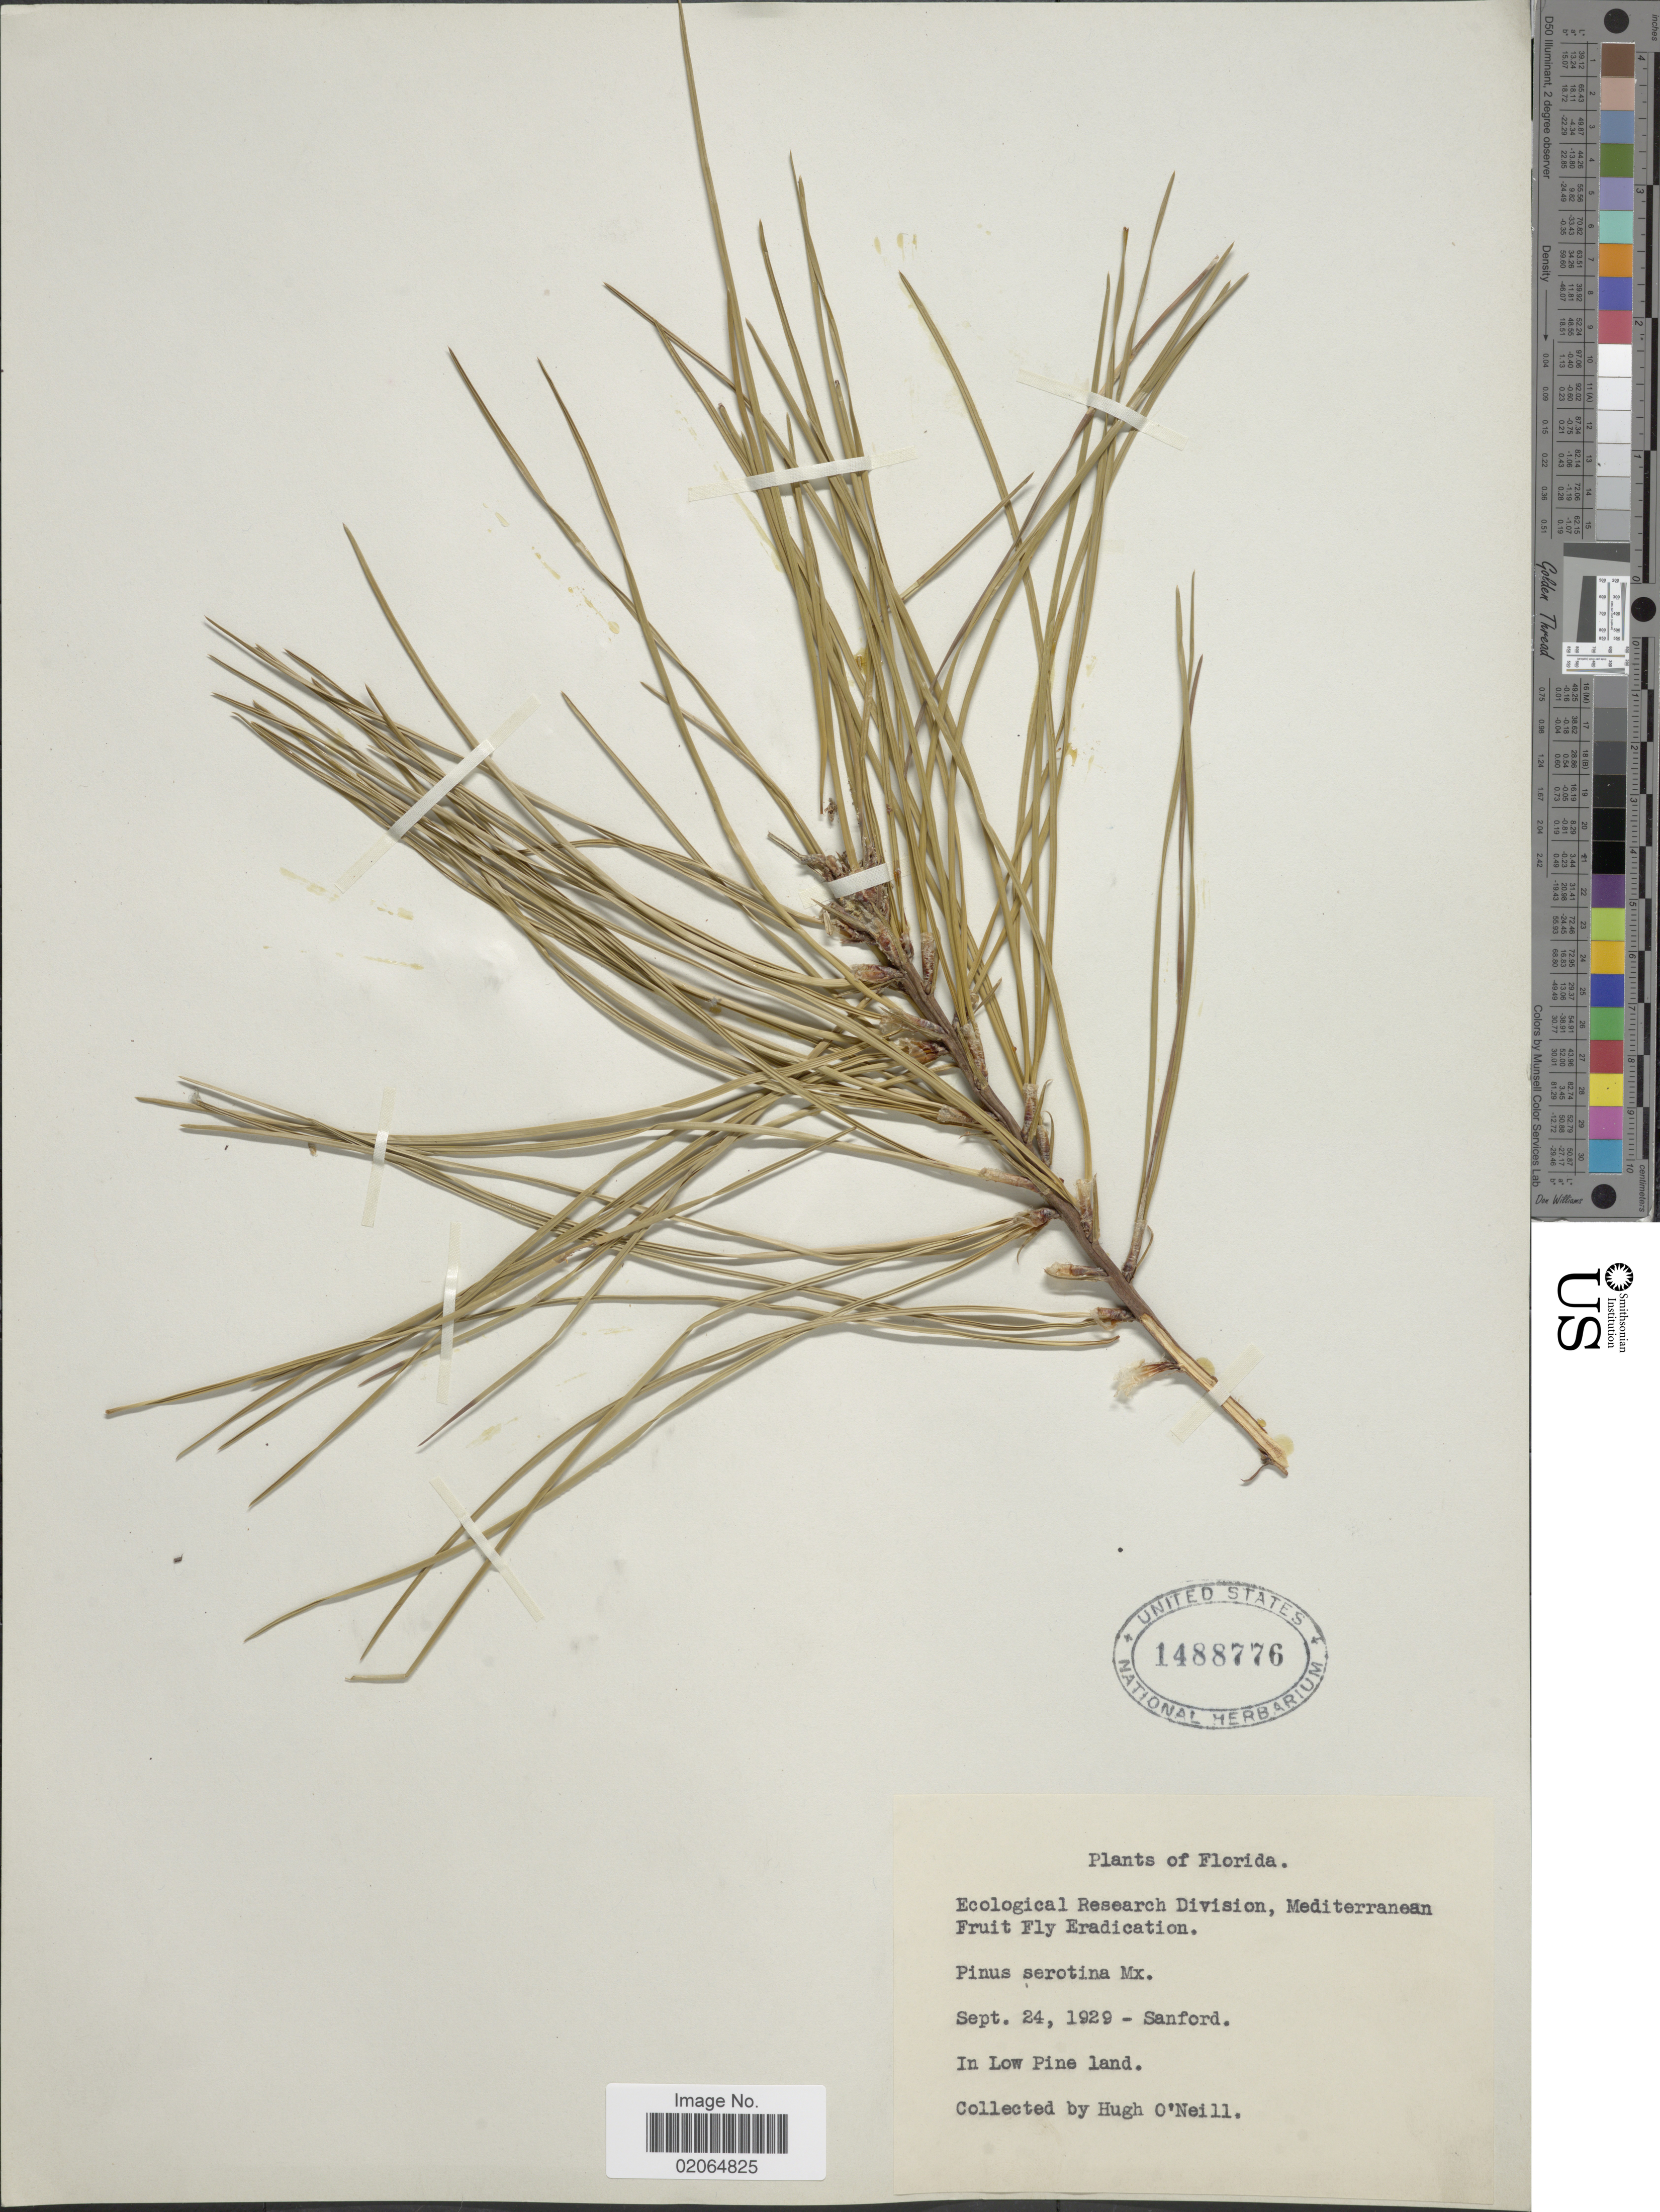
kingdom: Plantae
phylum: Tracheophyta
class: Pinopsida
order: Pinales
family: Pinaceae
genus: Pinus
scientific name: Pinus serotina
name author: Michx.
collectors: H. O'Neill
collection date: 1929-09-24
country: United States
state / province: Florida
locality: Sanford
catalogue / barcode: US 1488776